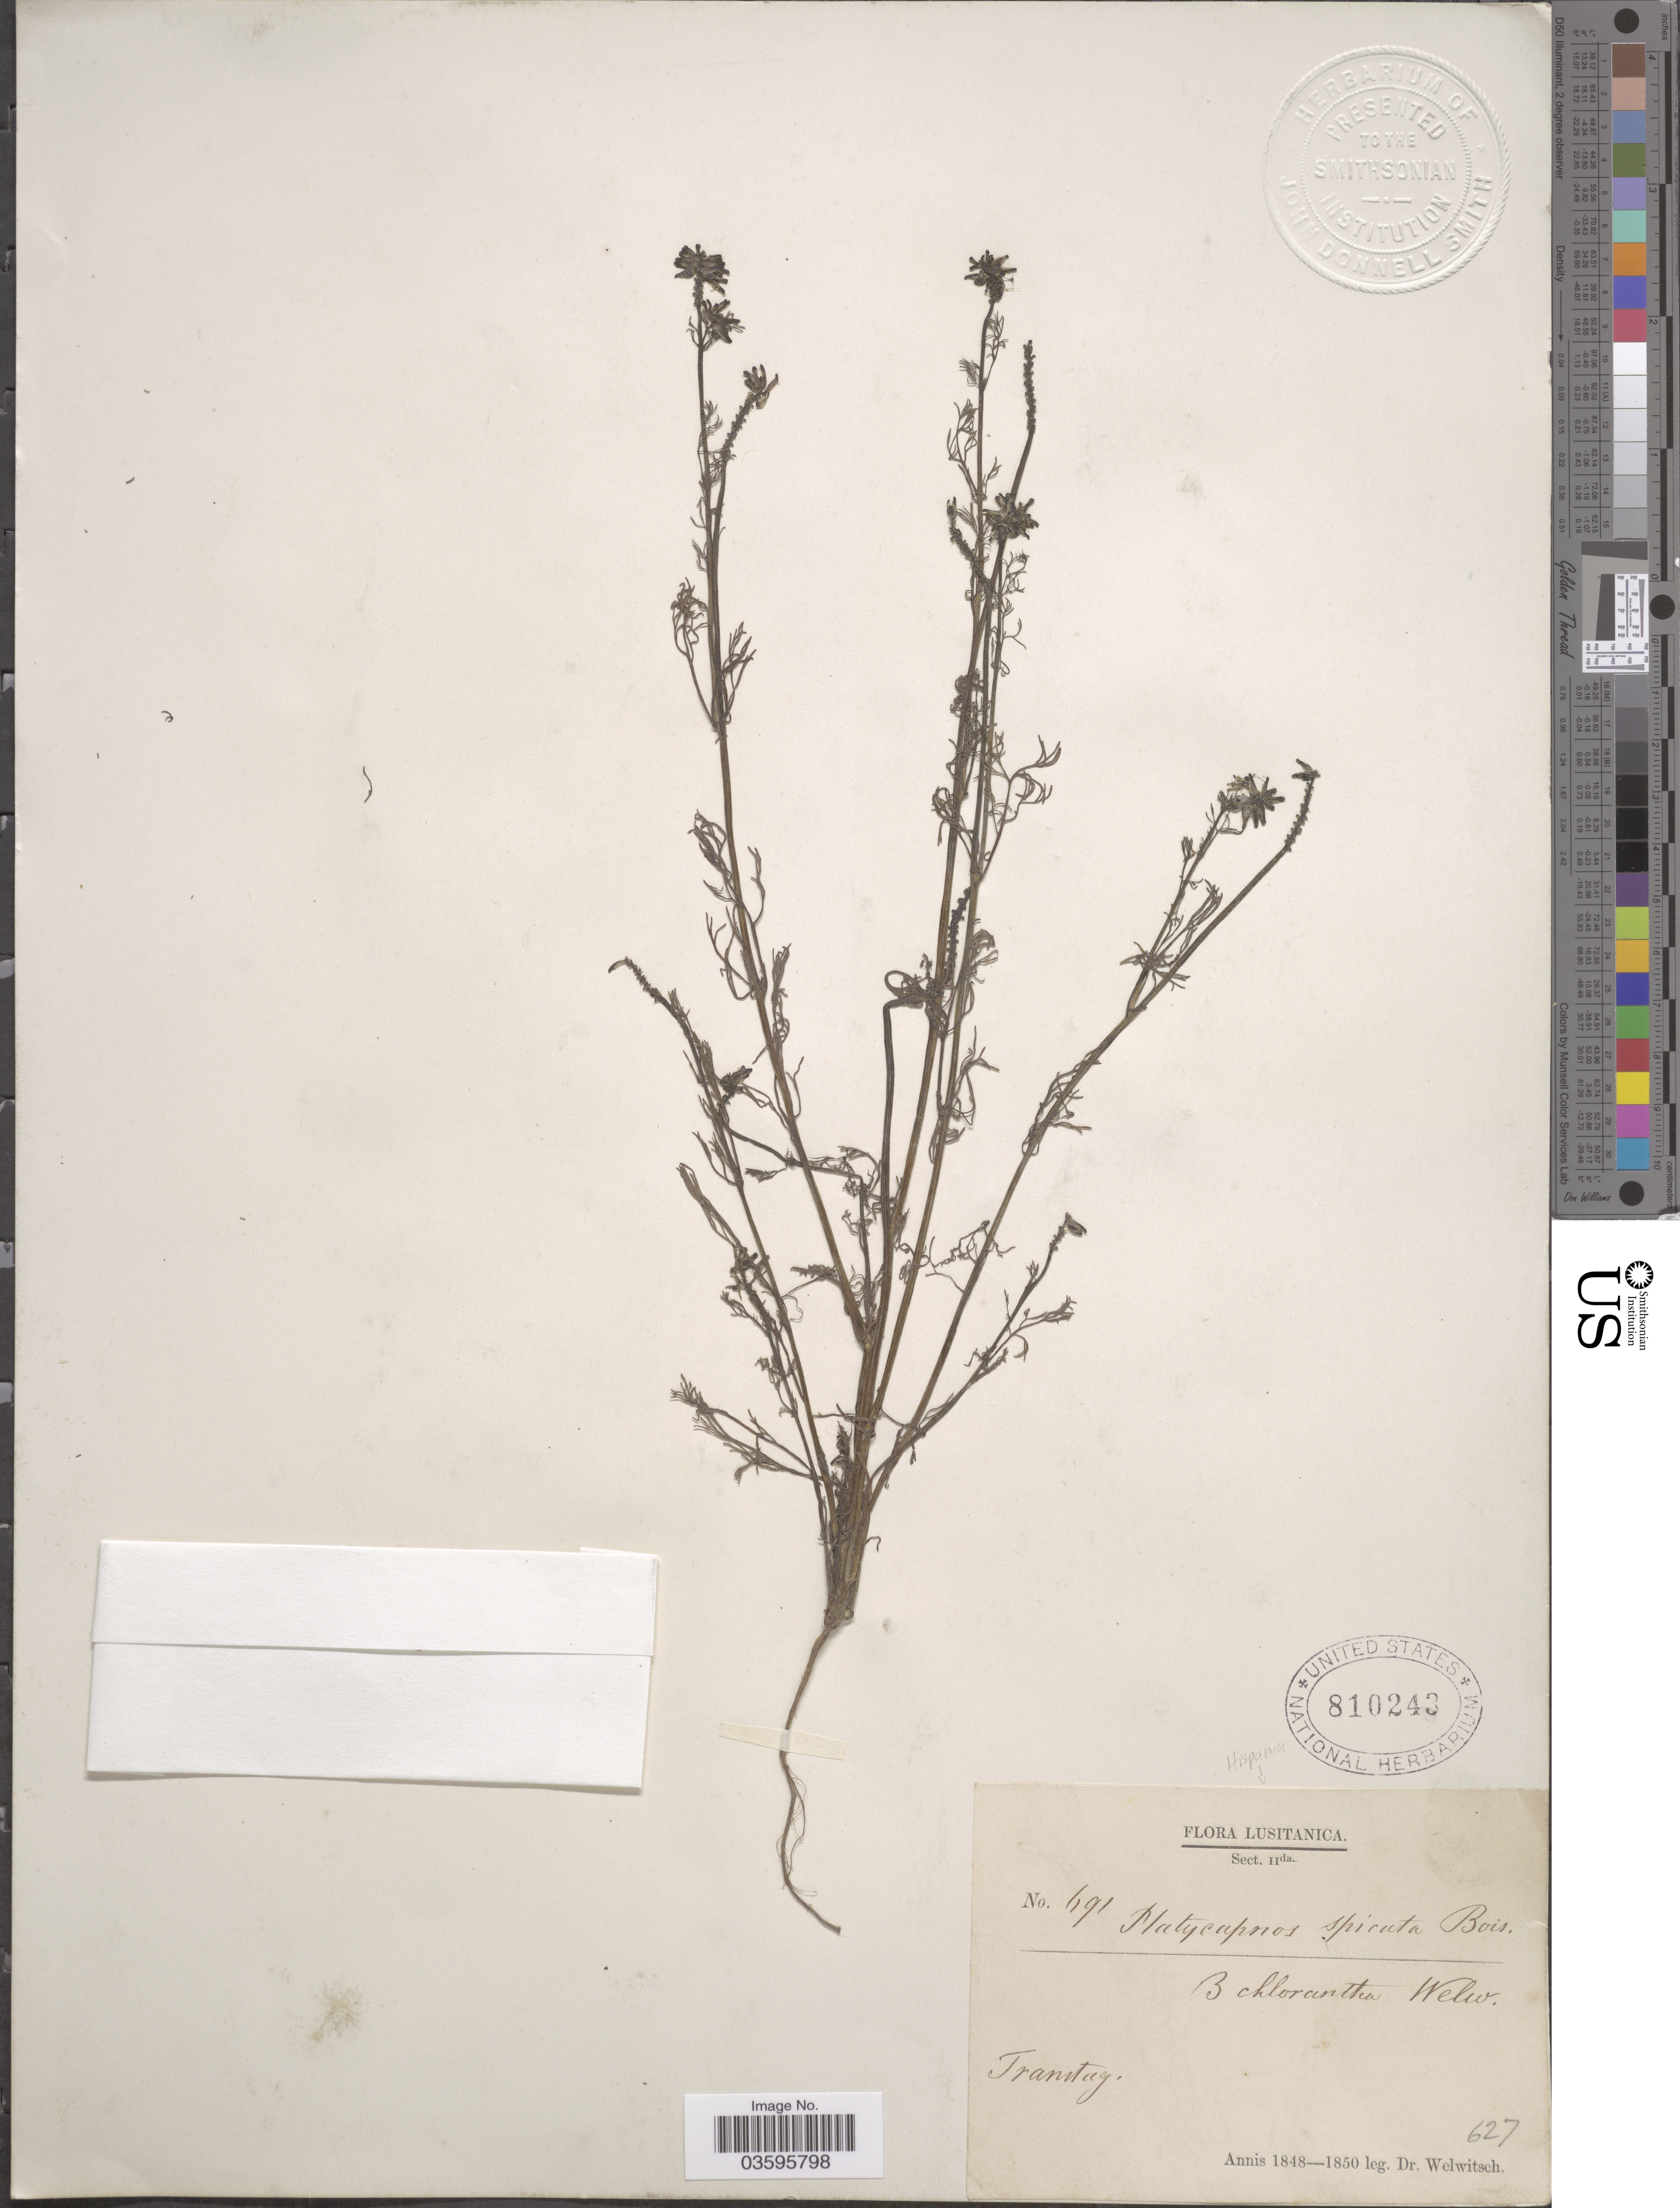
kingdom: Plantae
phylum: Tracheophyta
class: Magnoliopsida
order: Ranunculales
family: Papaveraceae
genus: Platycapnos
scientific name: Platycapnos spicatus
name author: (L.) Bernh.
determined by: Strong, M. T., (US), Smithsonian Institution - National Museum of Natural History (UNITED STATES)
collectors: -. Welwitsch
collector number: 691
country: Portugal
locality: Lusitanica. Hispania. Transtag.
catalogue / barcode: US 810243